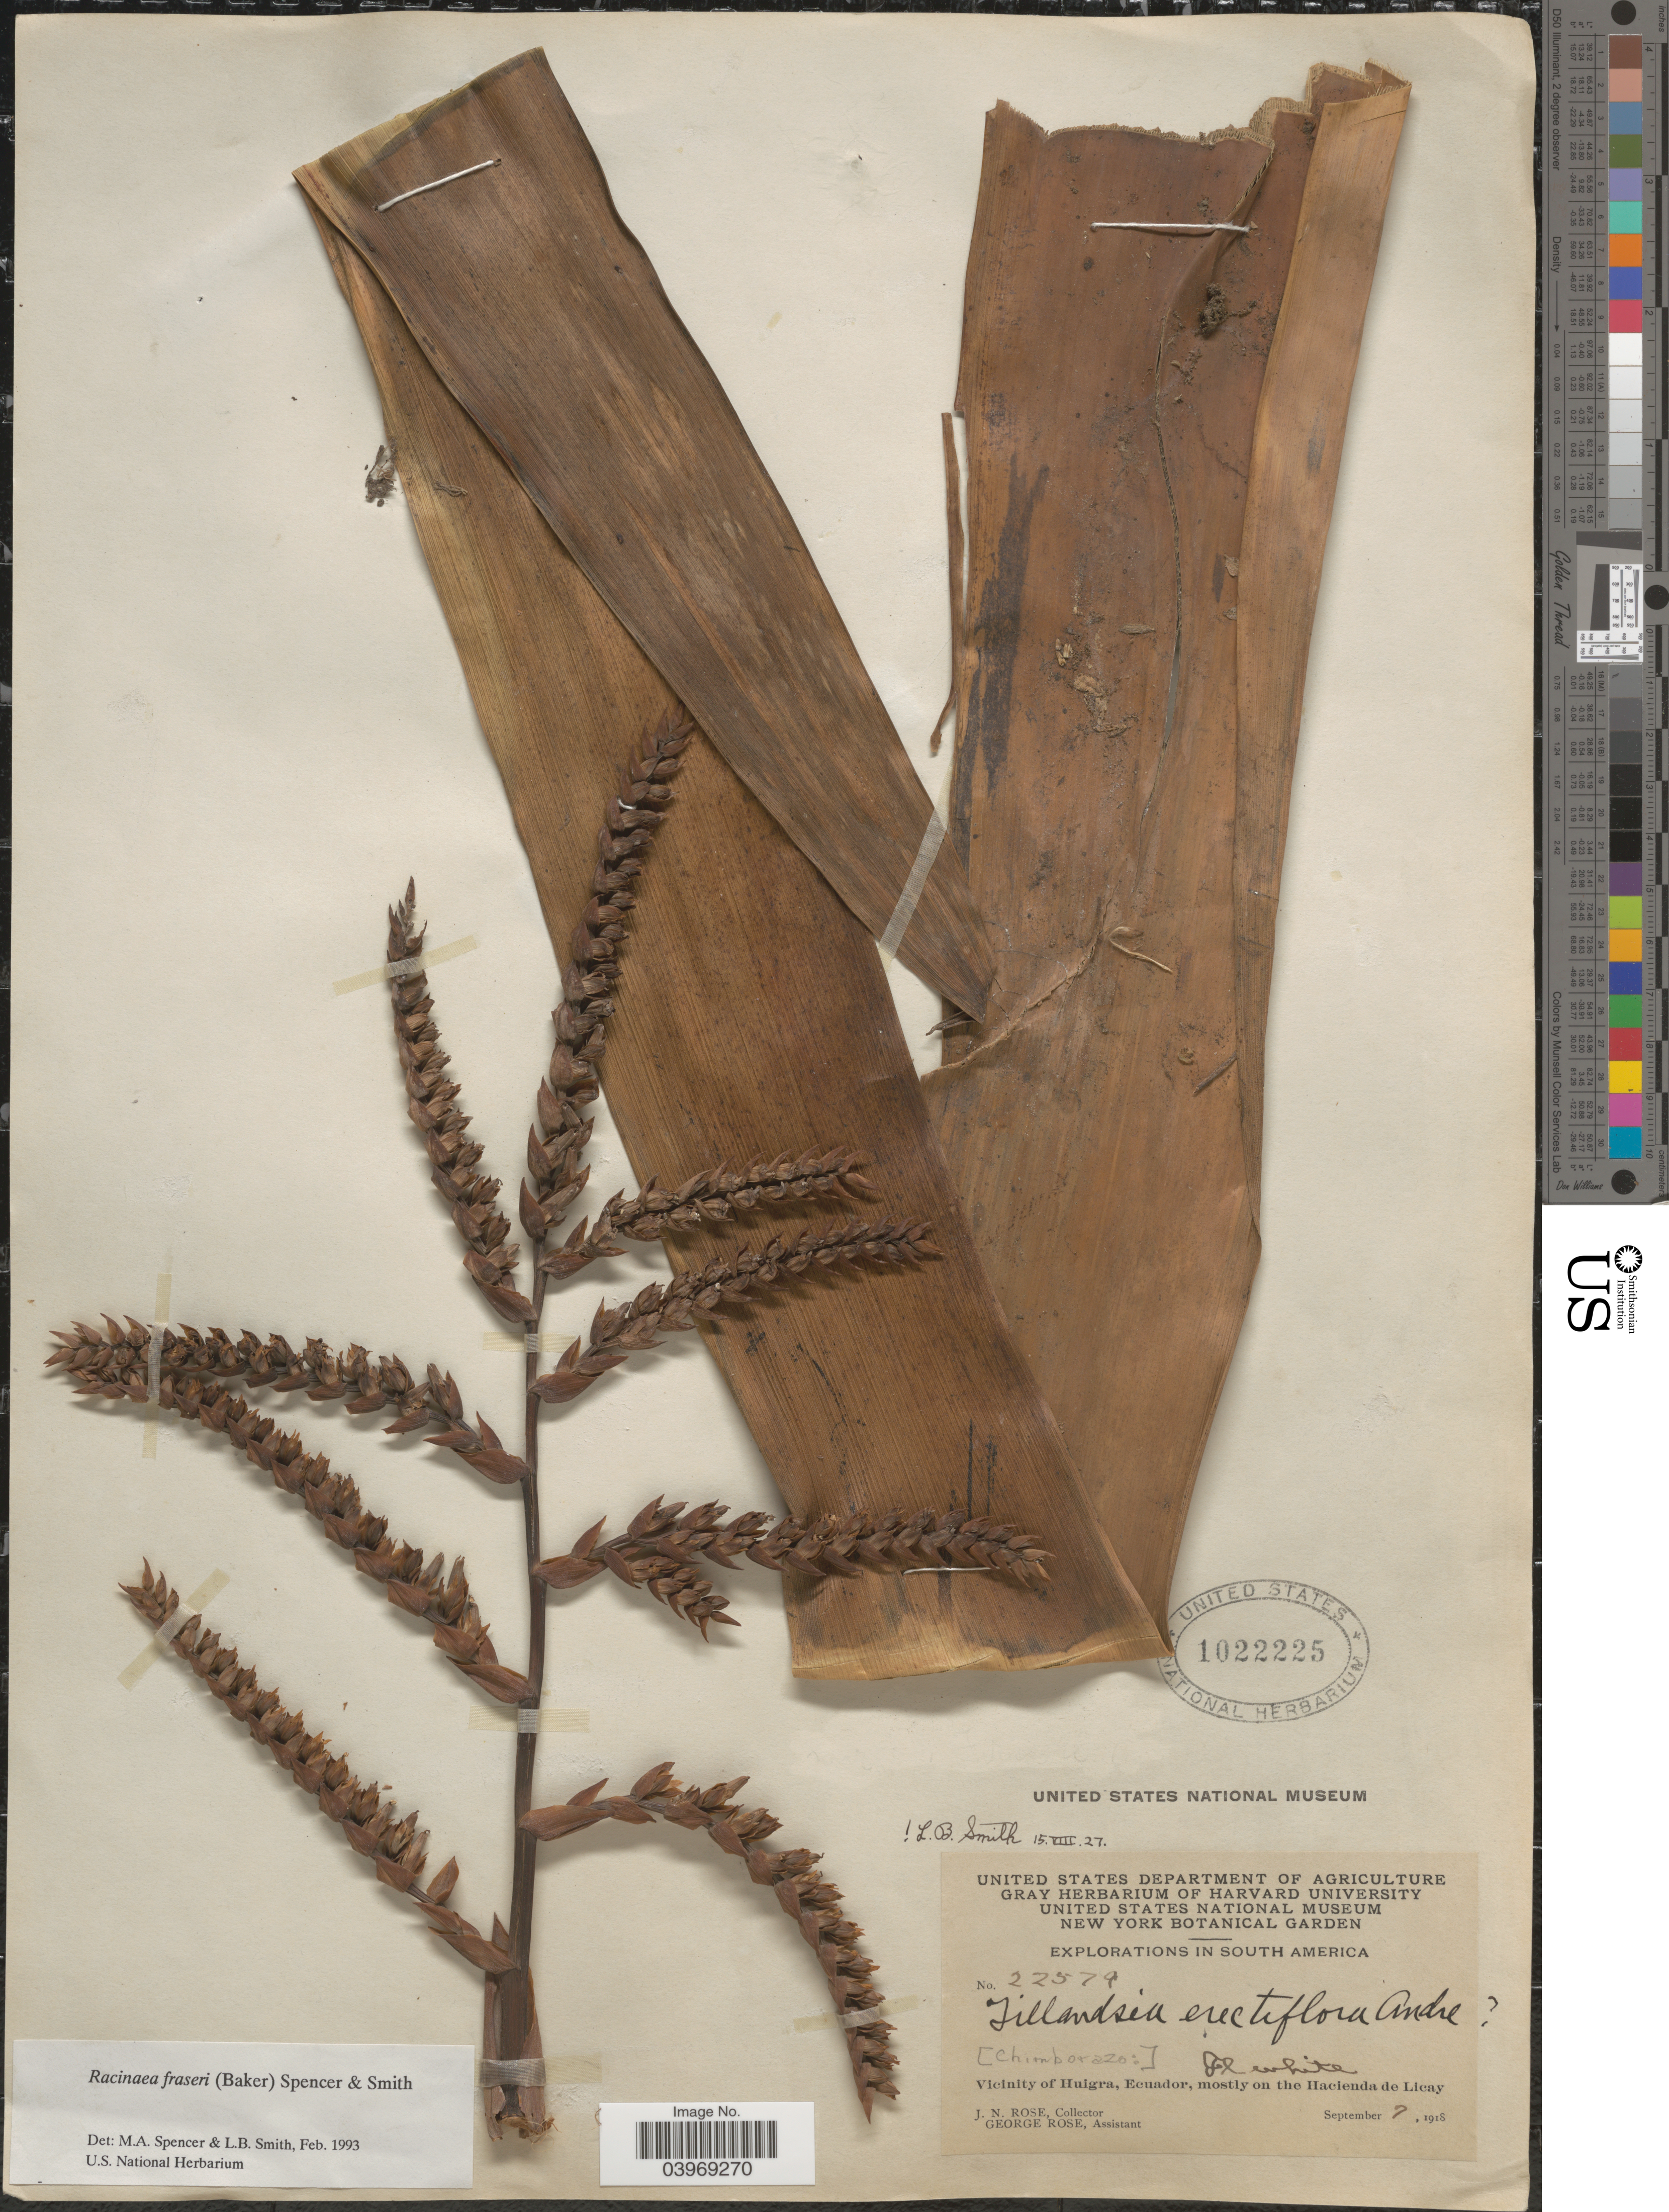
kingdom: Plantae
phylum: Tracheophyta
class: Liliopsida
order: Poales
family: Bromeliaceae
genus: Racinaea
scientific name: Racinaea fraseri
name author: (Baker) M.A. Spencer & L.B. Sm.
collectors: J. N. Rose & G. Rose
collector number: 2257a*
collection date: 1918-09-07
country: Ecuador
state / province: Chimborazo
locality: Vicinity of Huigra, mostly on the Hacienda de Licay.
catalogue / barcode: US 1022225